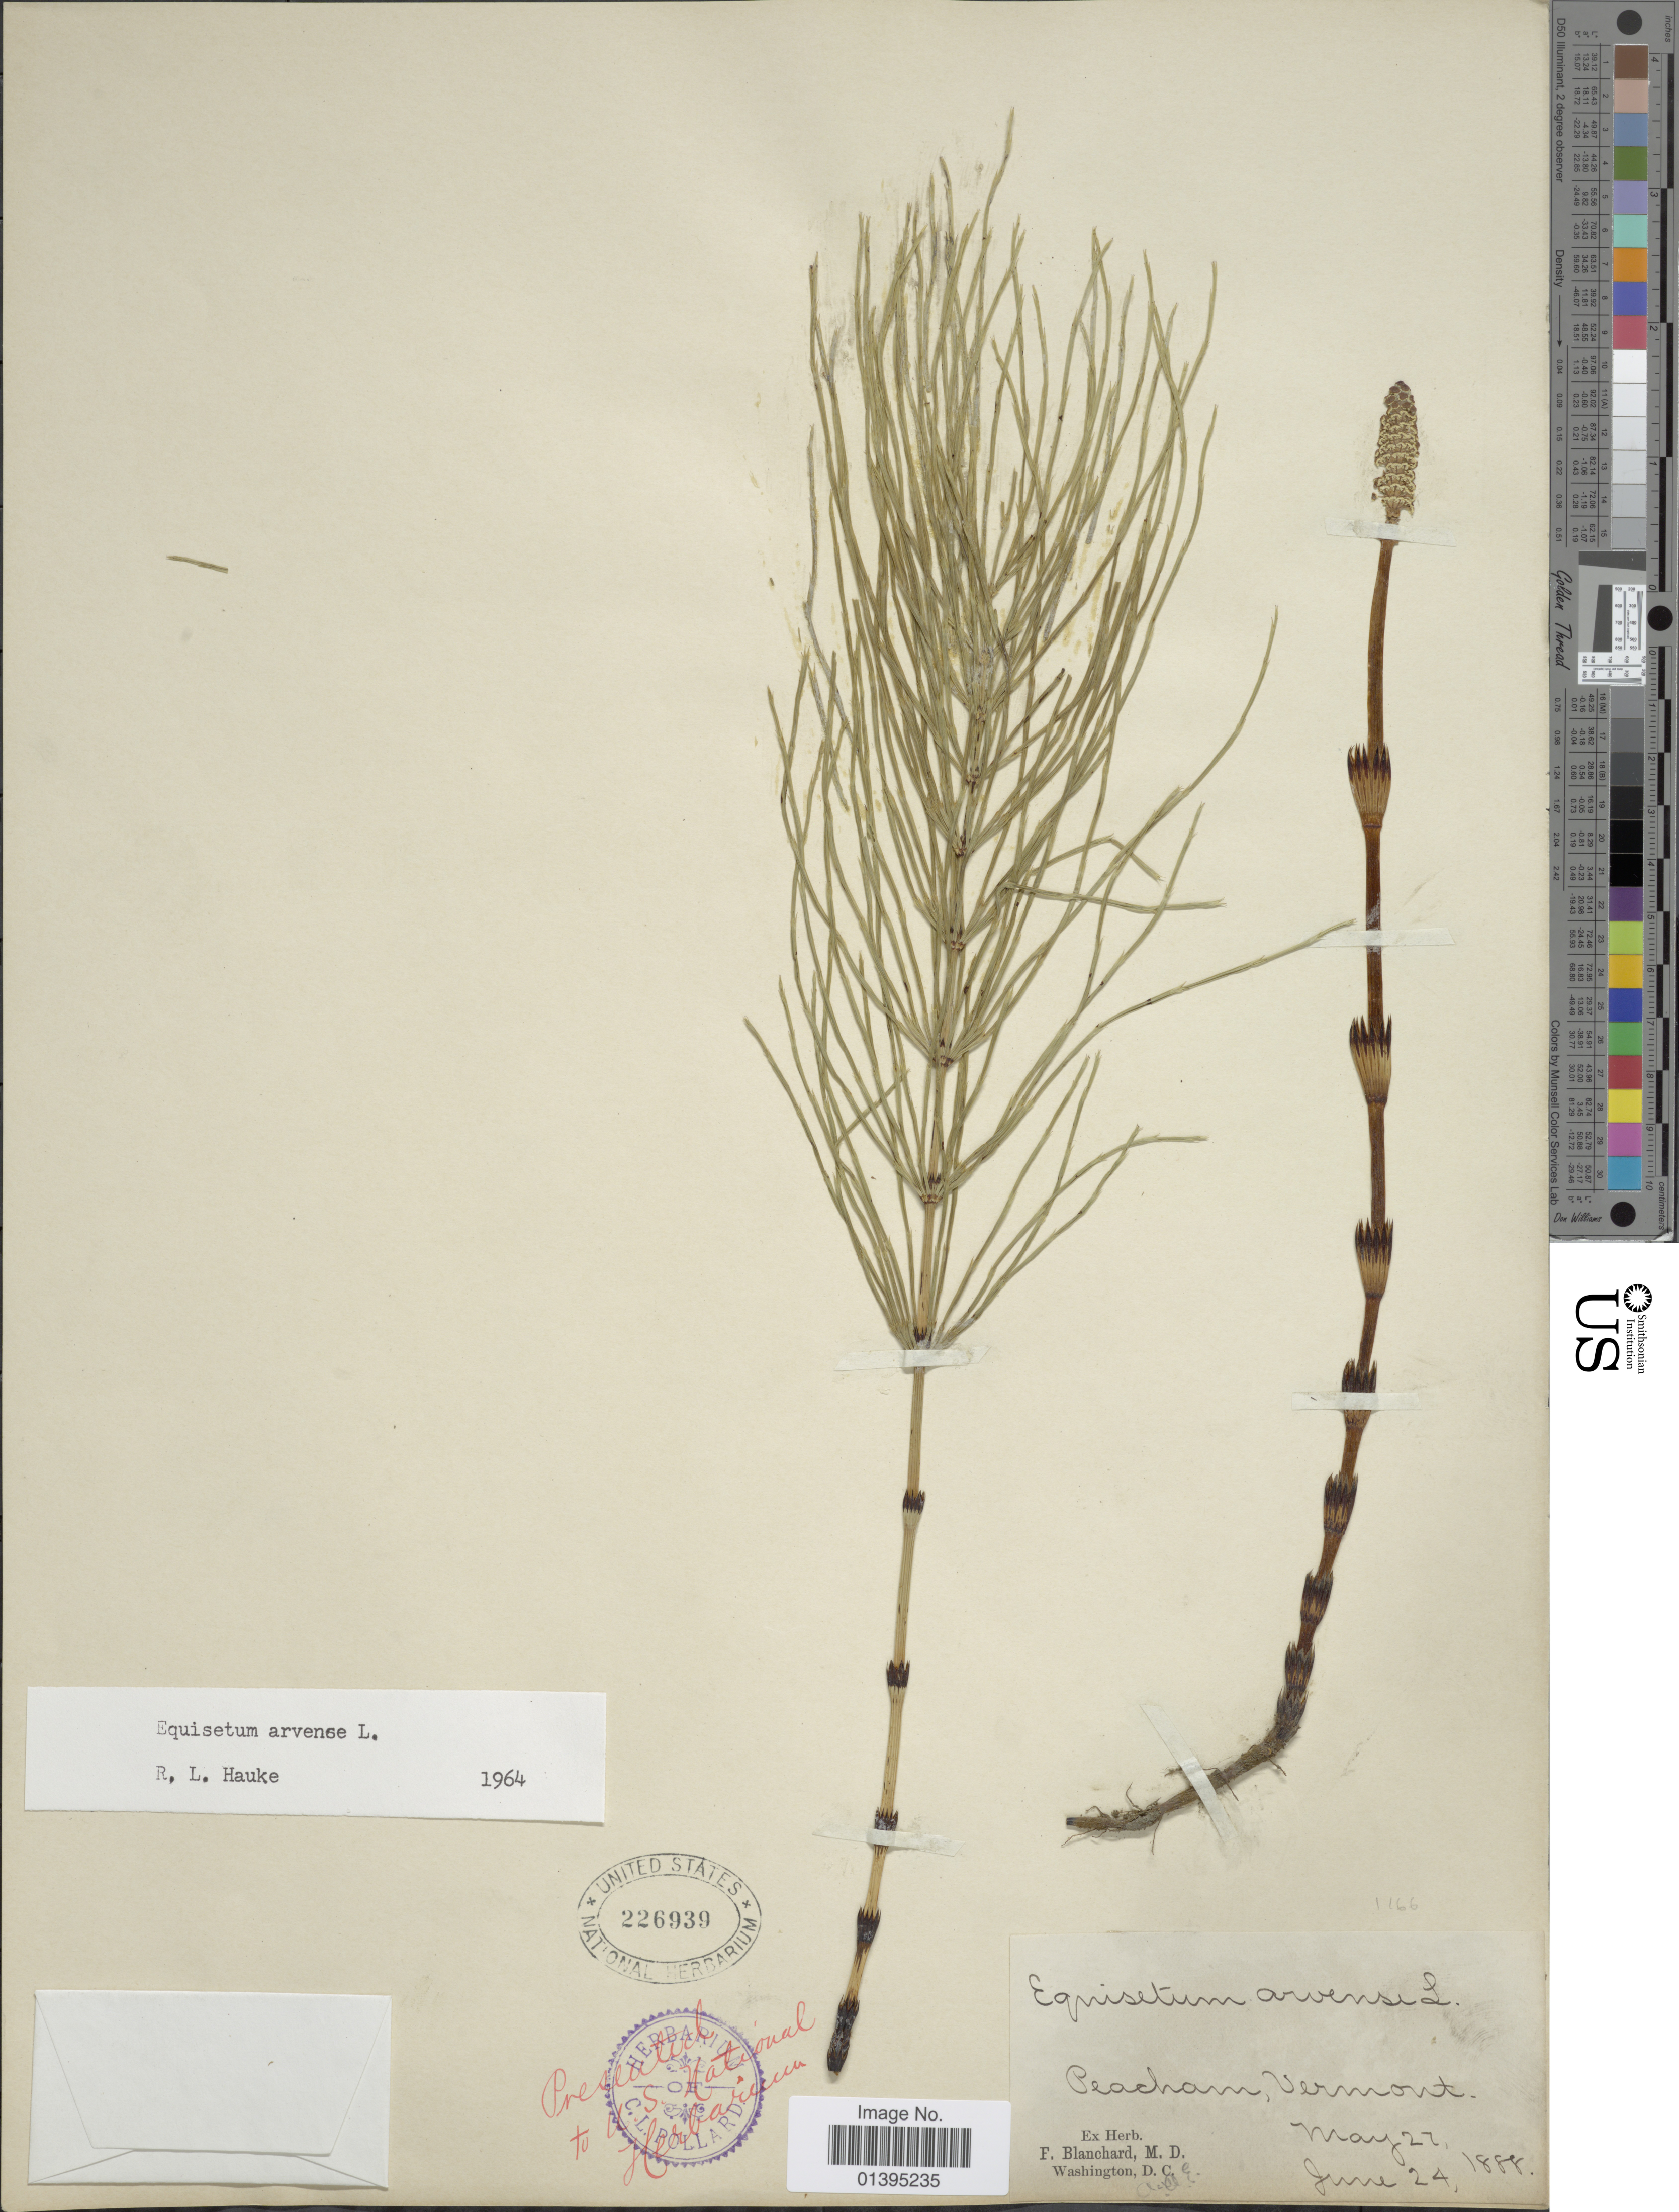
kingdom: Plantae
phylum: Tracheophyta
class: Polypodiopsida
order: Equisetales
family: Equisetaceae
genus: Equisetum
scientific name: Equisetum arvense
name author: L.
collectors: F. Blanchard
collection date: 1888-05-27/1888-06-24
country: United States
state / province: Vermont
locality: Peacham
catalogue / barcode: US 226939